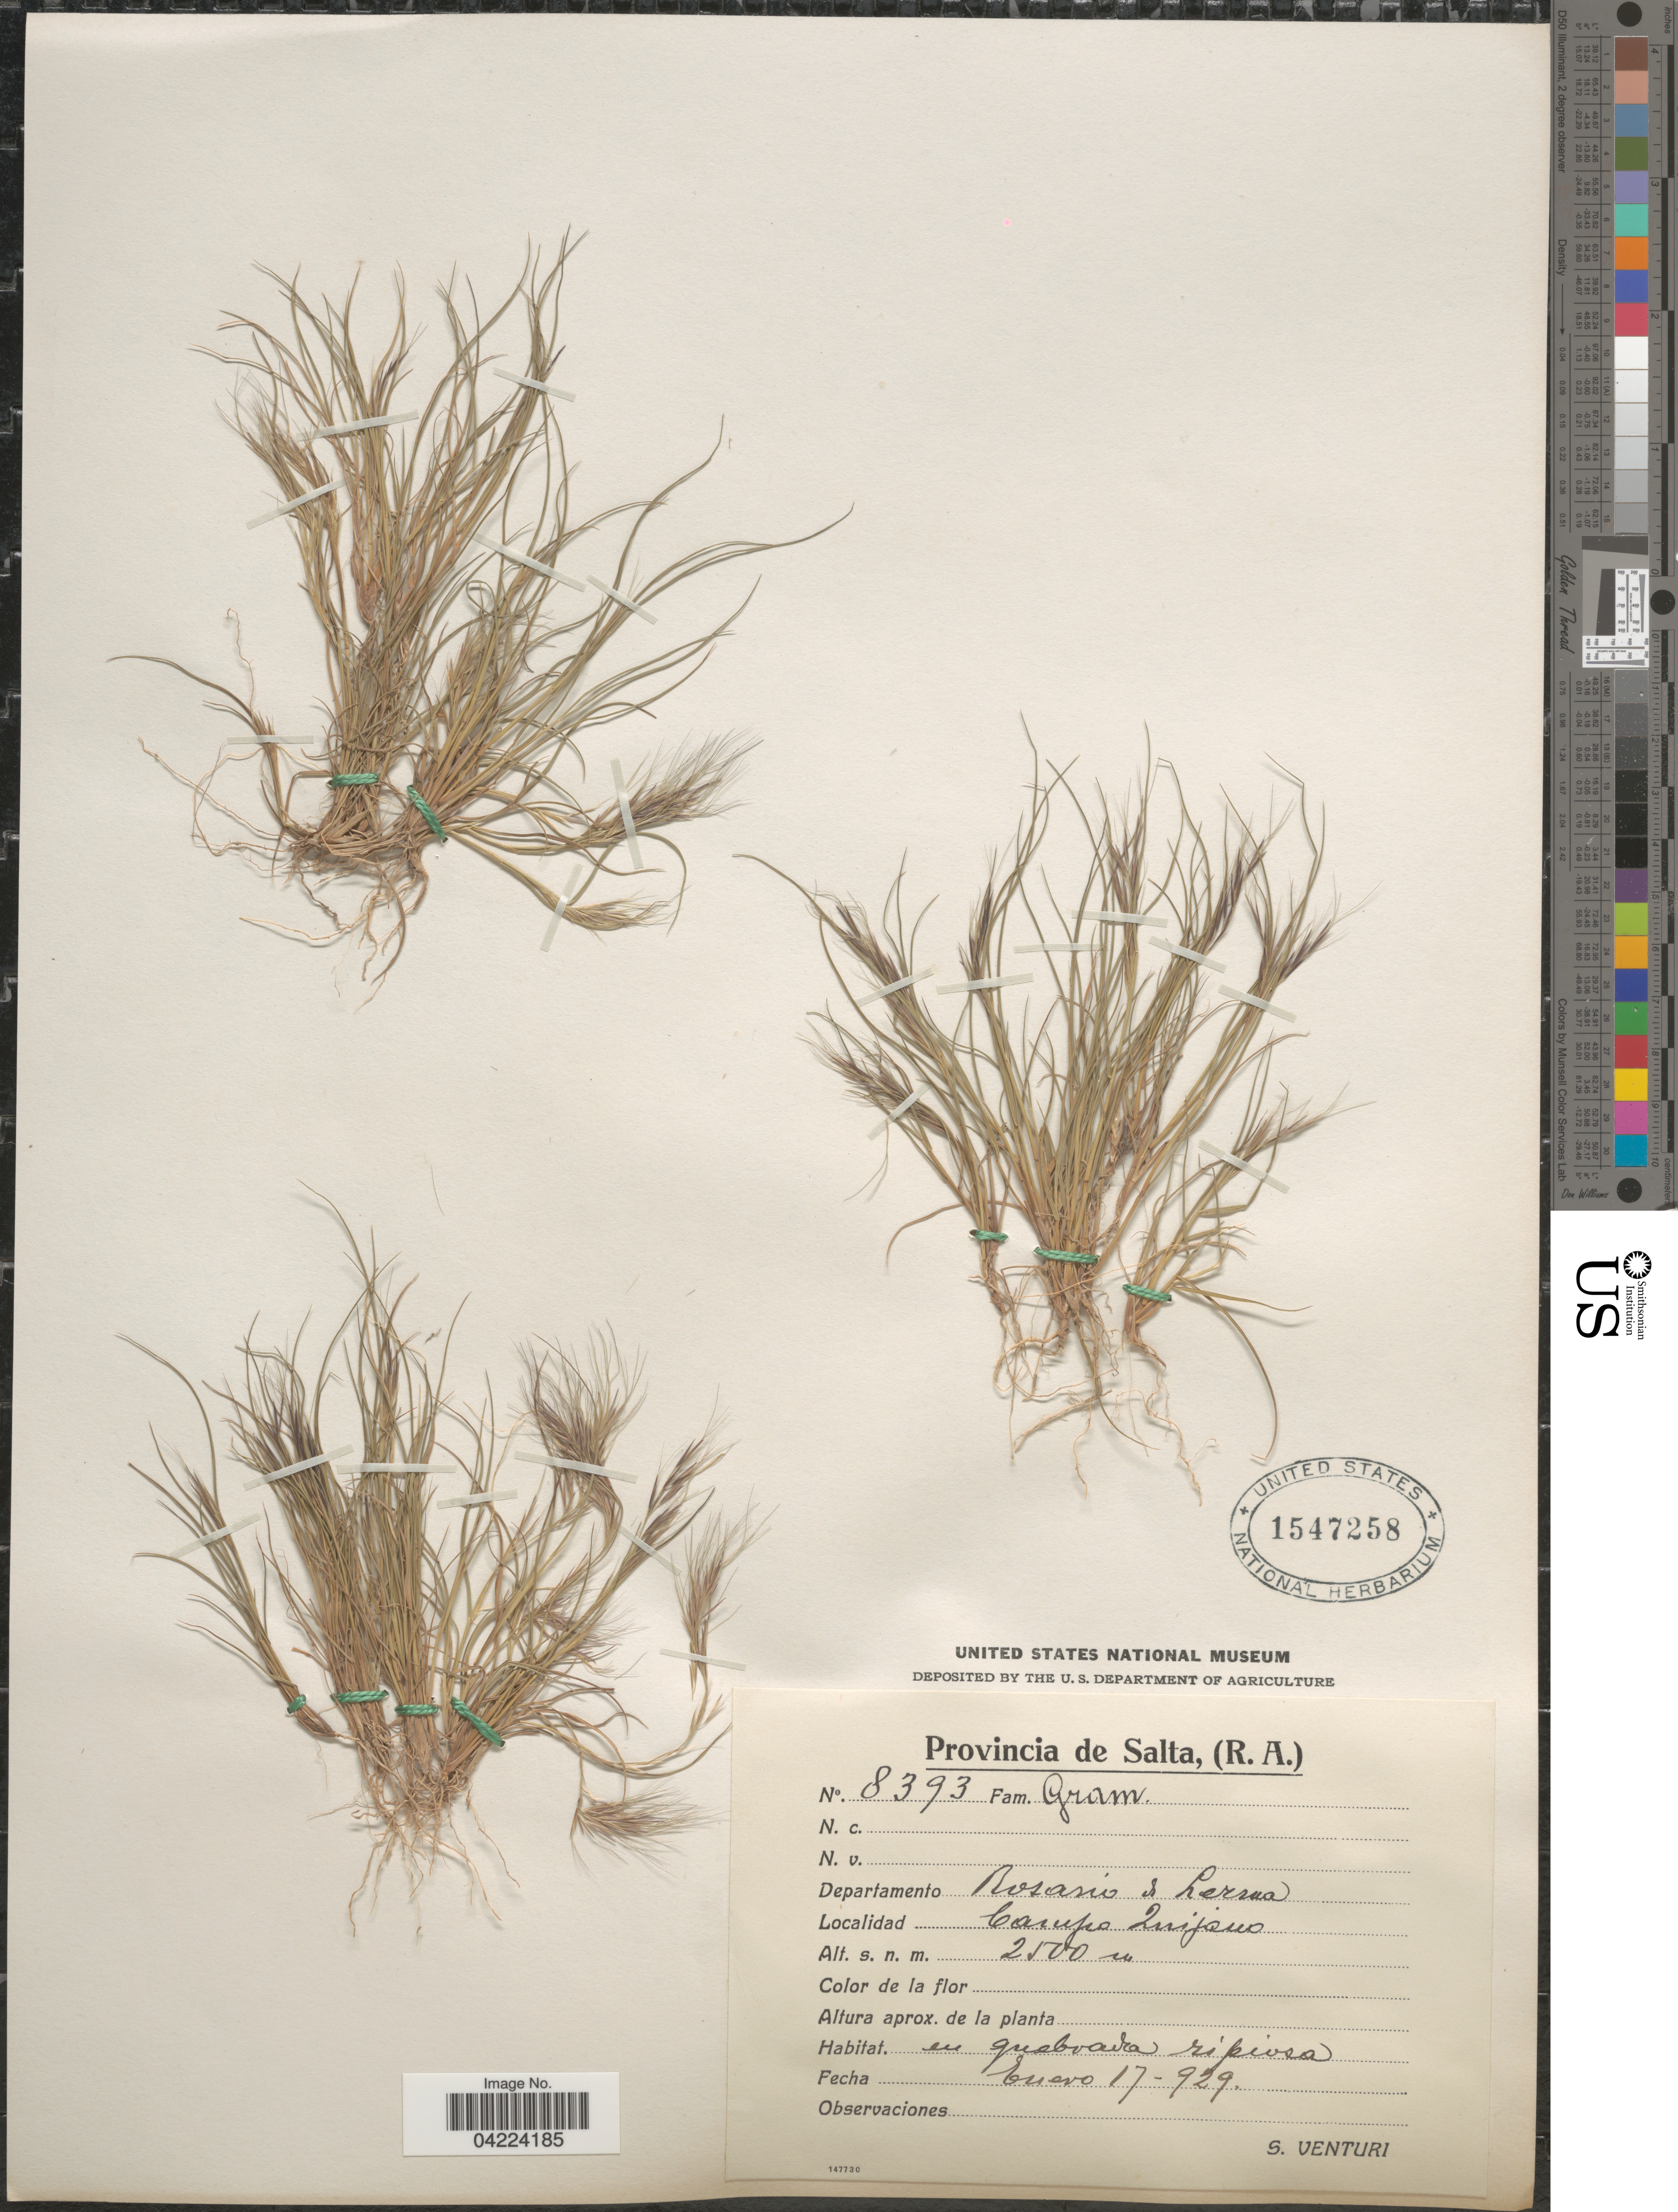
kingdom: Plantae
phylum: Tracheophyta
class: Liliopsida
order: Poales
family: Poaceae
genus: Aristida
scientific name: Aristida adscensionis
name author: L.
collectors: S. Venturi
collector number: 8393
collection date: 1929-01-17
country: Argentina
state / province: Salta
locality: Departamento Rosario de Lerma. Caruso Quijano.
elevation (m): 2500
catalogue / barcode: US 1547258